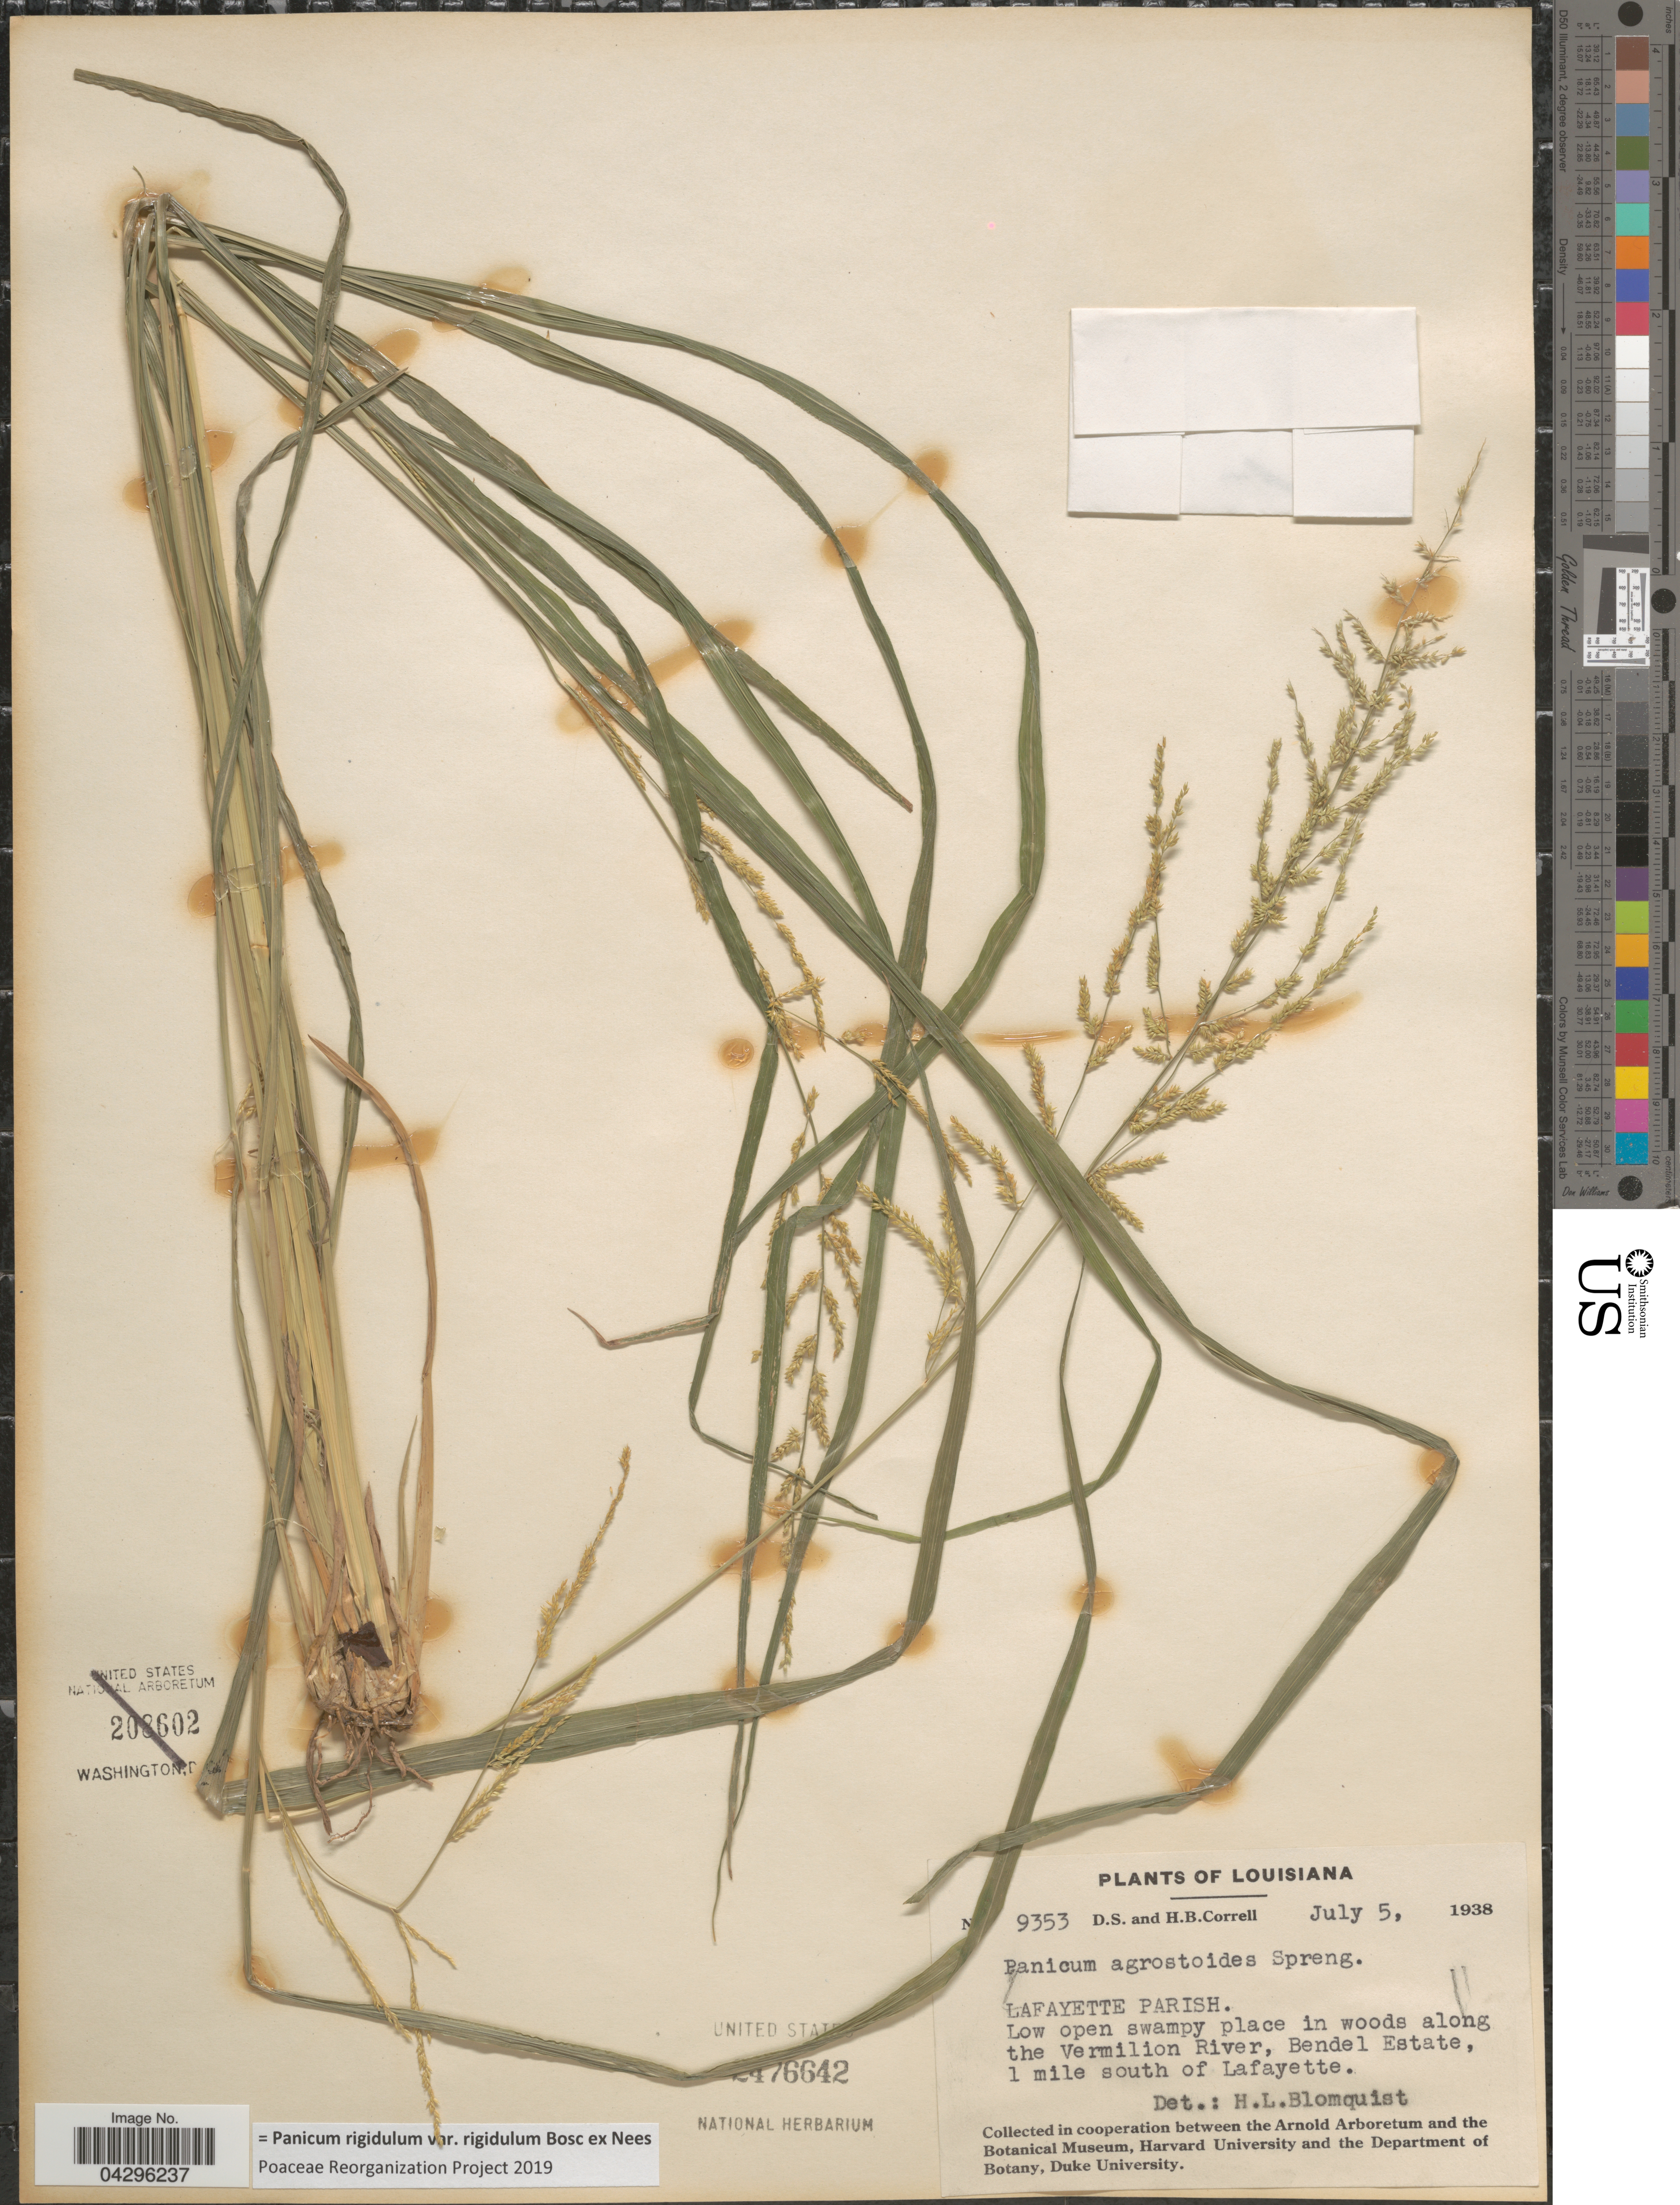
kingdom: Plantae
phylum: Tracheophyta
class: Liliopsida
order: Poales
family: Poaceae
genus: Panicum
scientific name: Panicum rigidulum var. rigidulum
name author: Bosc ex Nees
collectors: D. S. Correll & H. Correll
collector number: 9353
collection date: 1938-07-05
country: United States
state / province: Louisiana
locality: Lafayette Parish. Low open swampy place in woods along the Vermillion River, Bendel Estate, 1 mile south of Lafayette.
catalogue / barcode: US 2476642